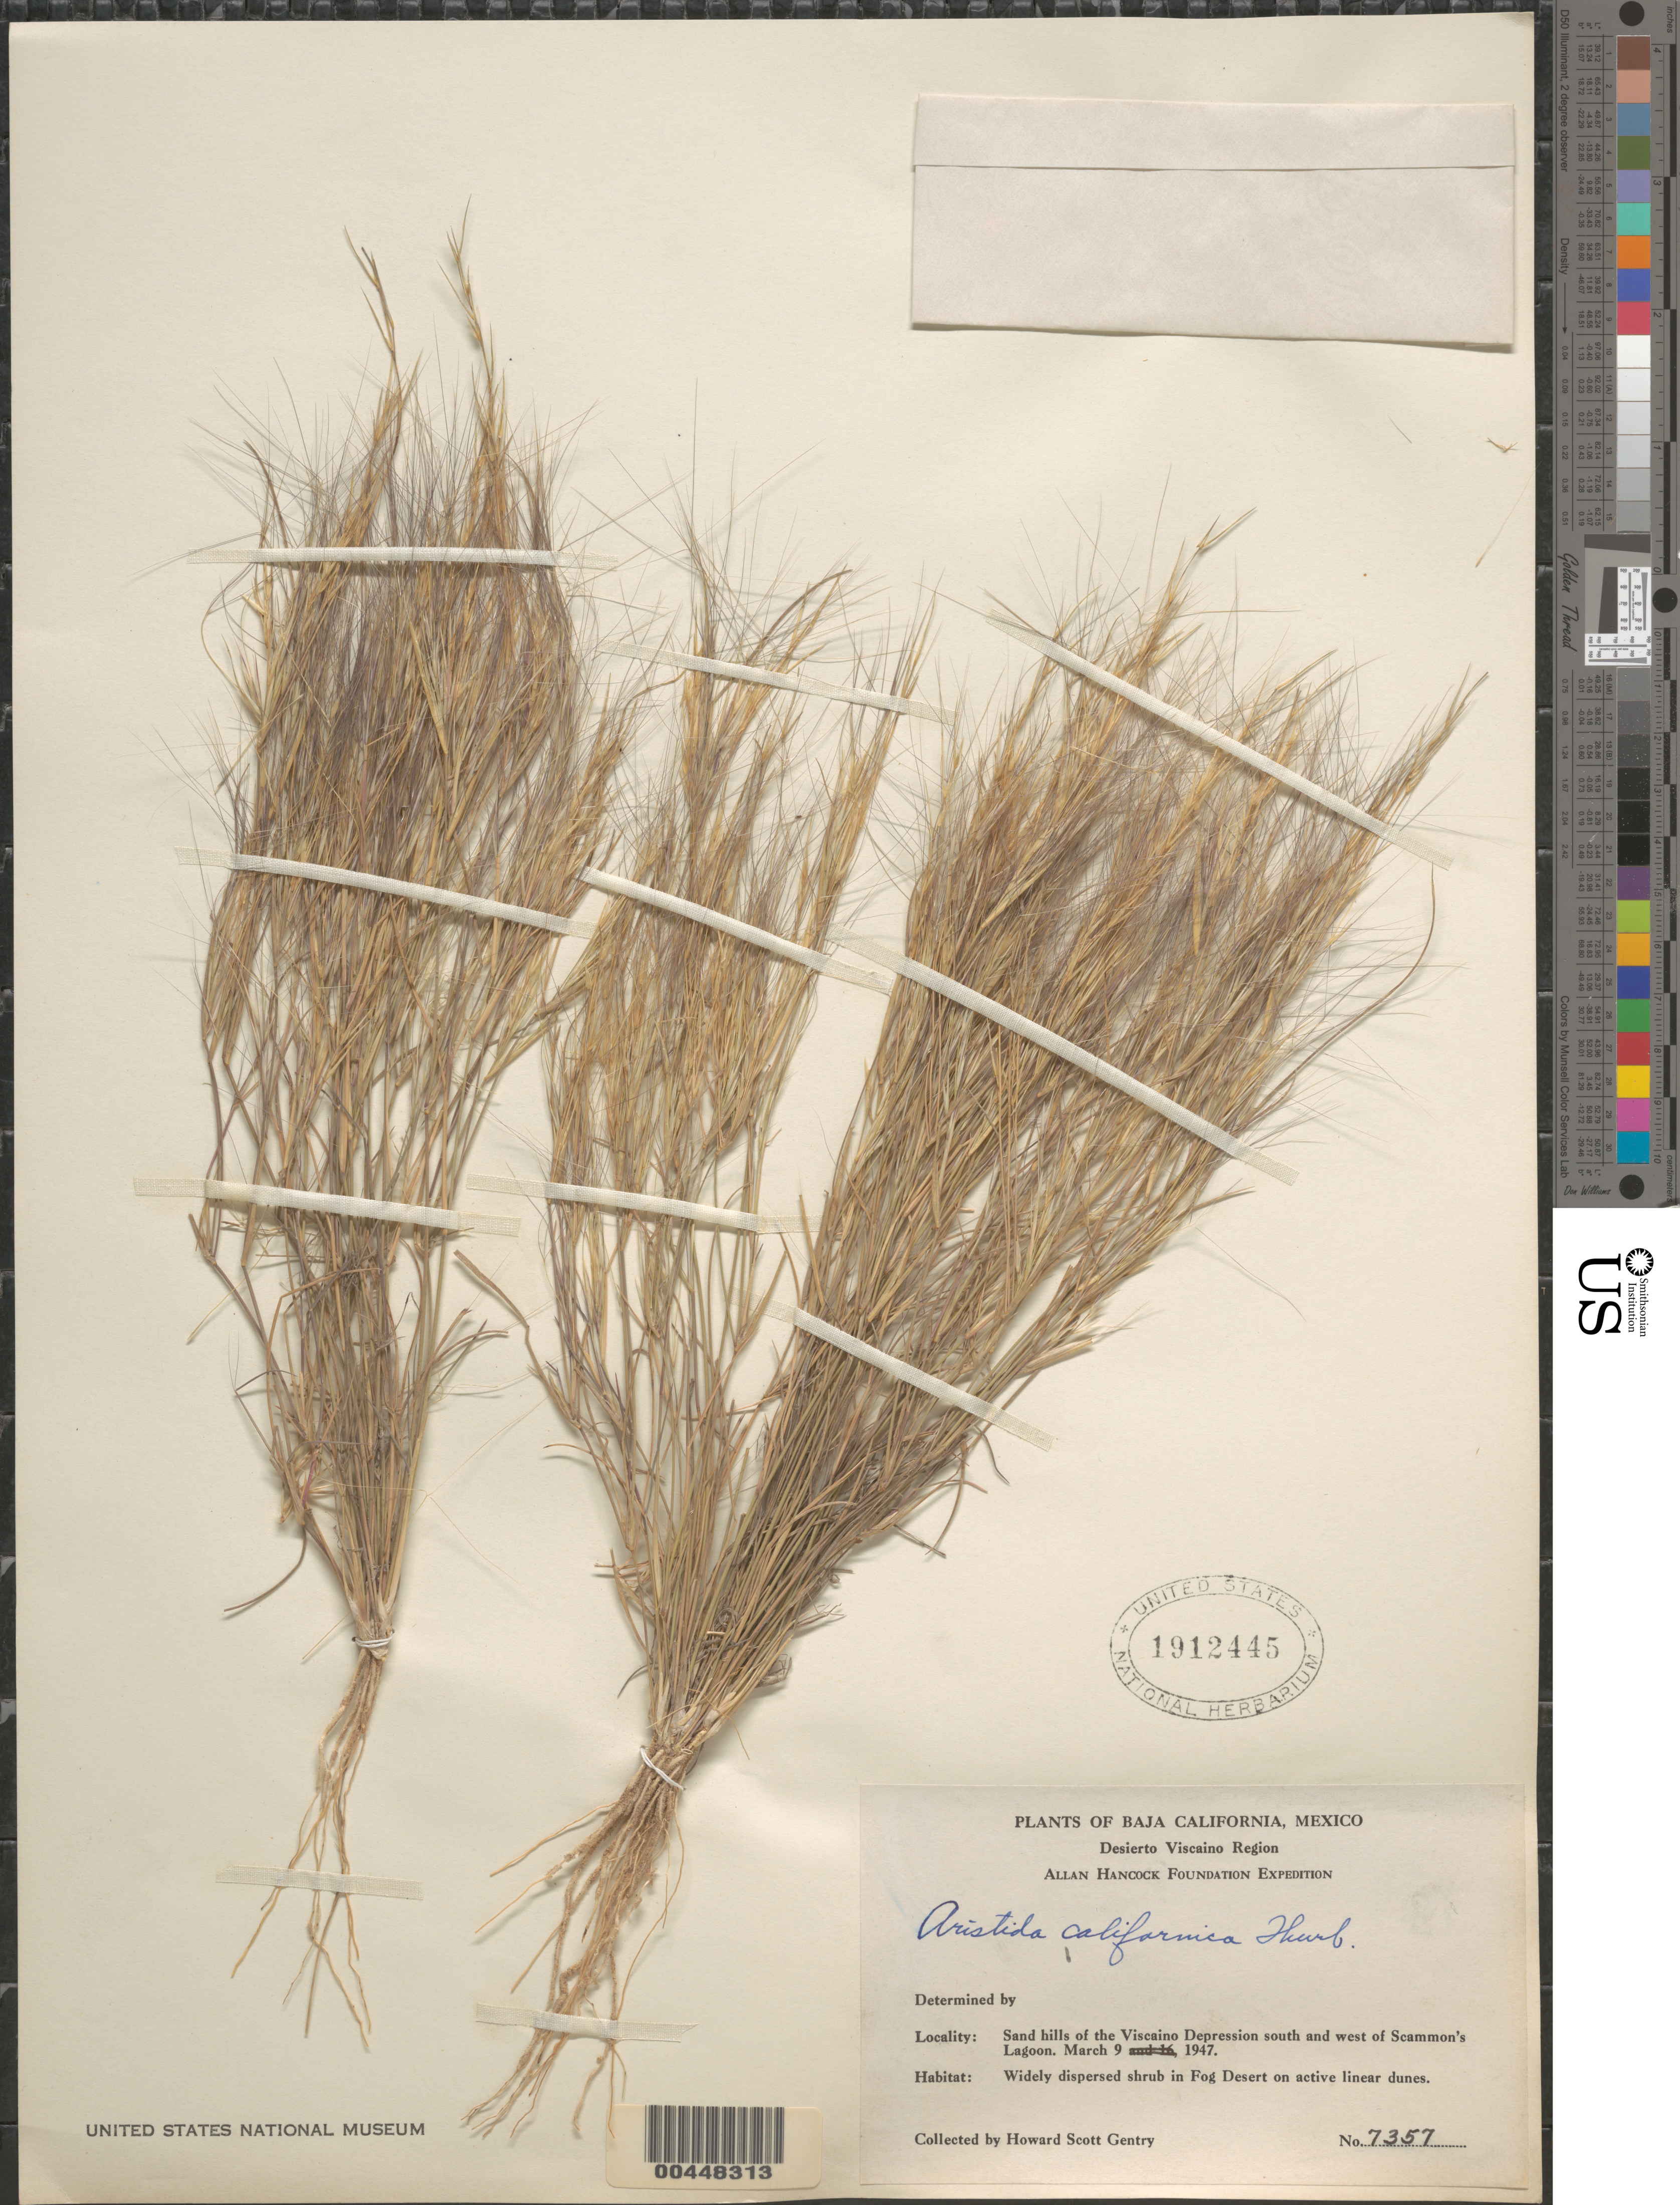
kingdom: Plantae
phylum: Tracheophyta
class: Liliopsida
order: Poales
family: Poaceae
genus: Aristida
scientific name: Aristida californica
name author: Thurb. in S. Watson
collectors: H. S. Gentry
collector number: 7357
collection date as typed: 9 Mar 1947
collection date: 1947-03-09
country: Mexico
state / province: Baja California Sur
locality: Desierto Viscaino Region, Sand hills of the Viscaino Depression S and W of Scammon's Lagoon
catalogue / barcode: US 1912445